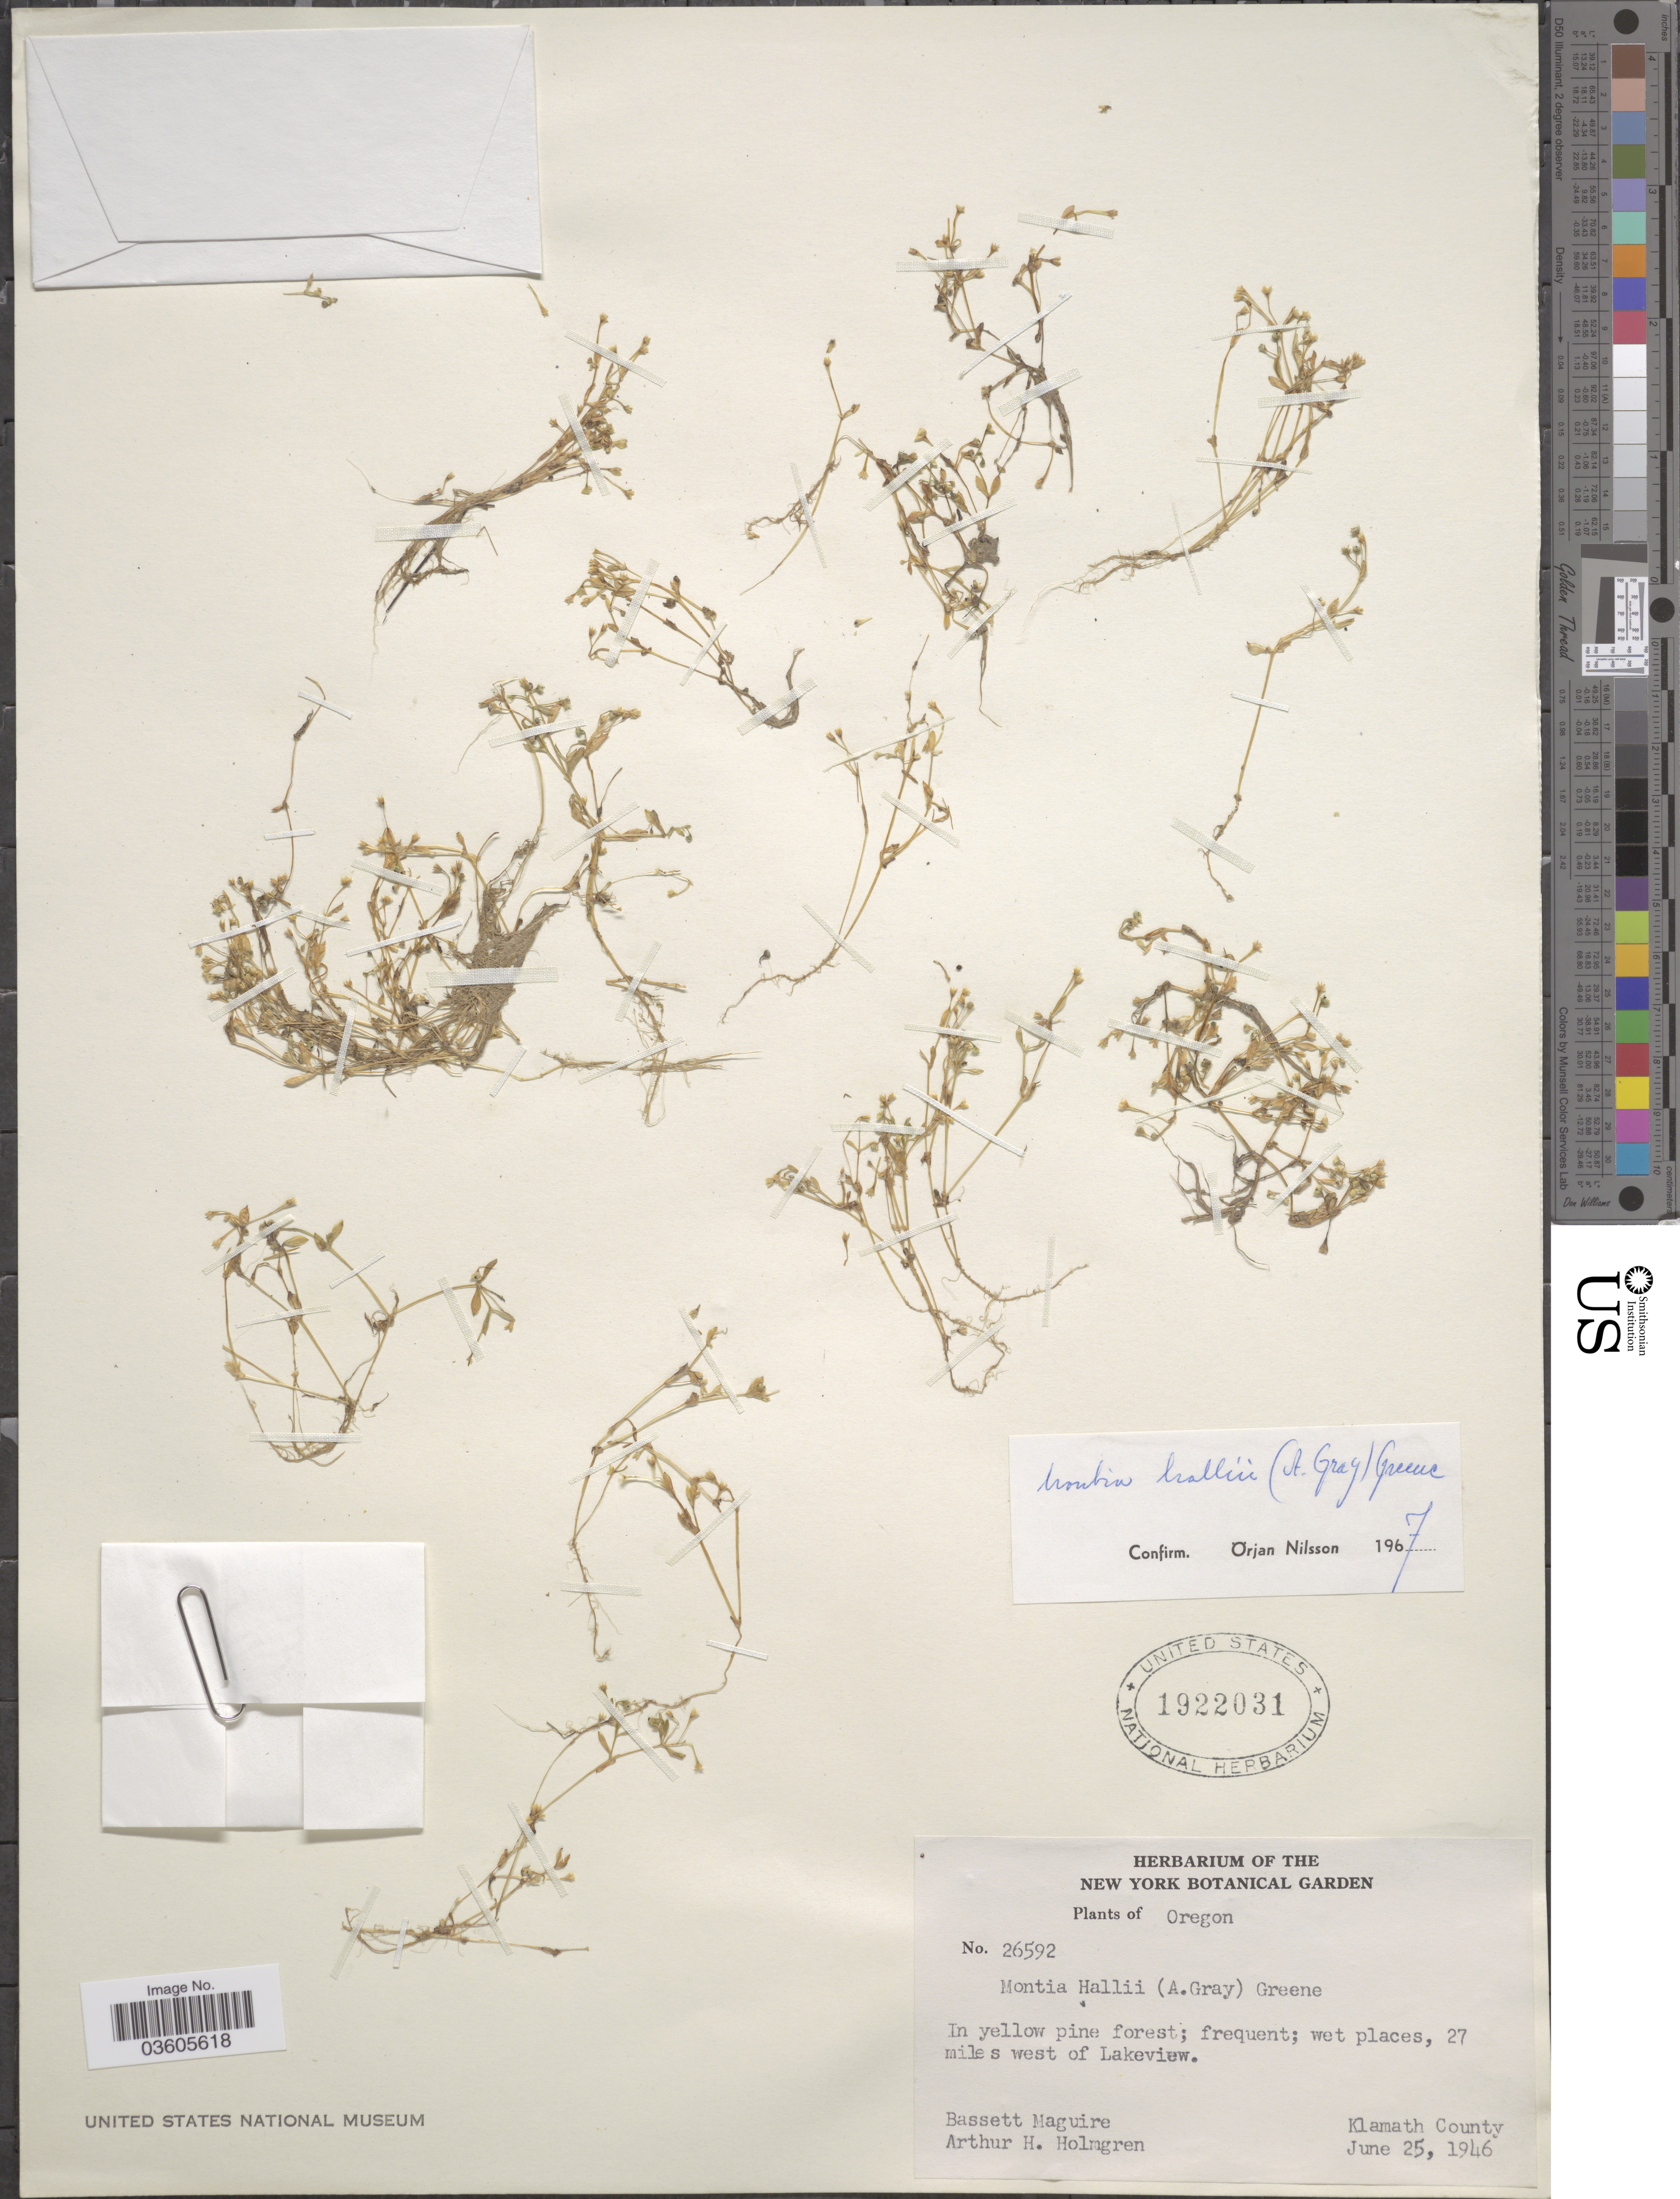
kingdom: Plantae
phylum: Tracheophyta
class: Magnoliopsida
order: Caryophyllales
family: Montiaceae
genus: Montia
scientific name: Montia hallii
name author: (A. Gray) Greene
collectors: B. Maguire & A. H. Holmgren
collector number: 26592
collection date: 1946-06-25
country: United States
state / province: Oregon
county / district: Klamath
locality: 27 miles west of Lakeview. Klamath County.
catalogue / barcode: US 1922031